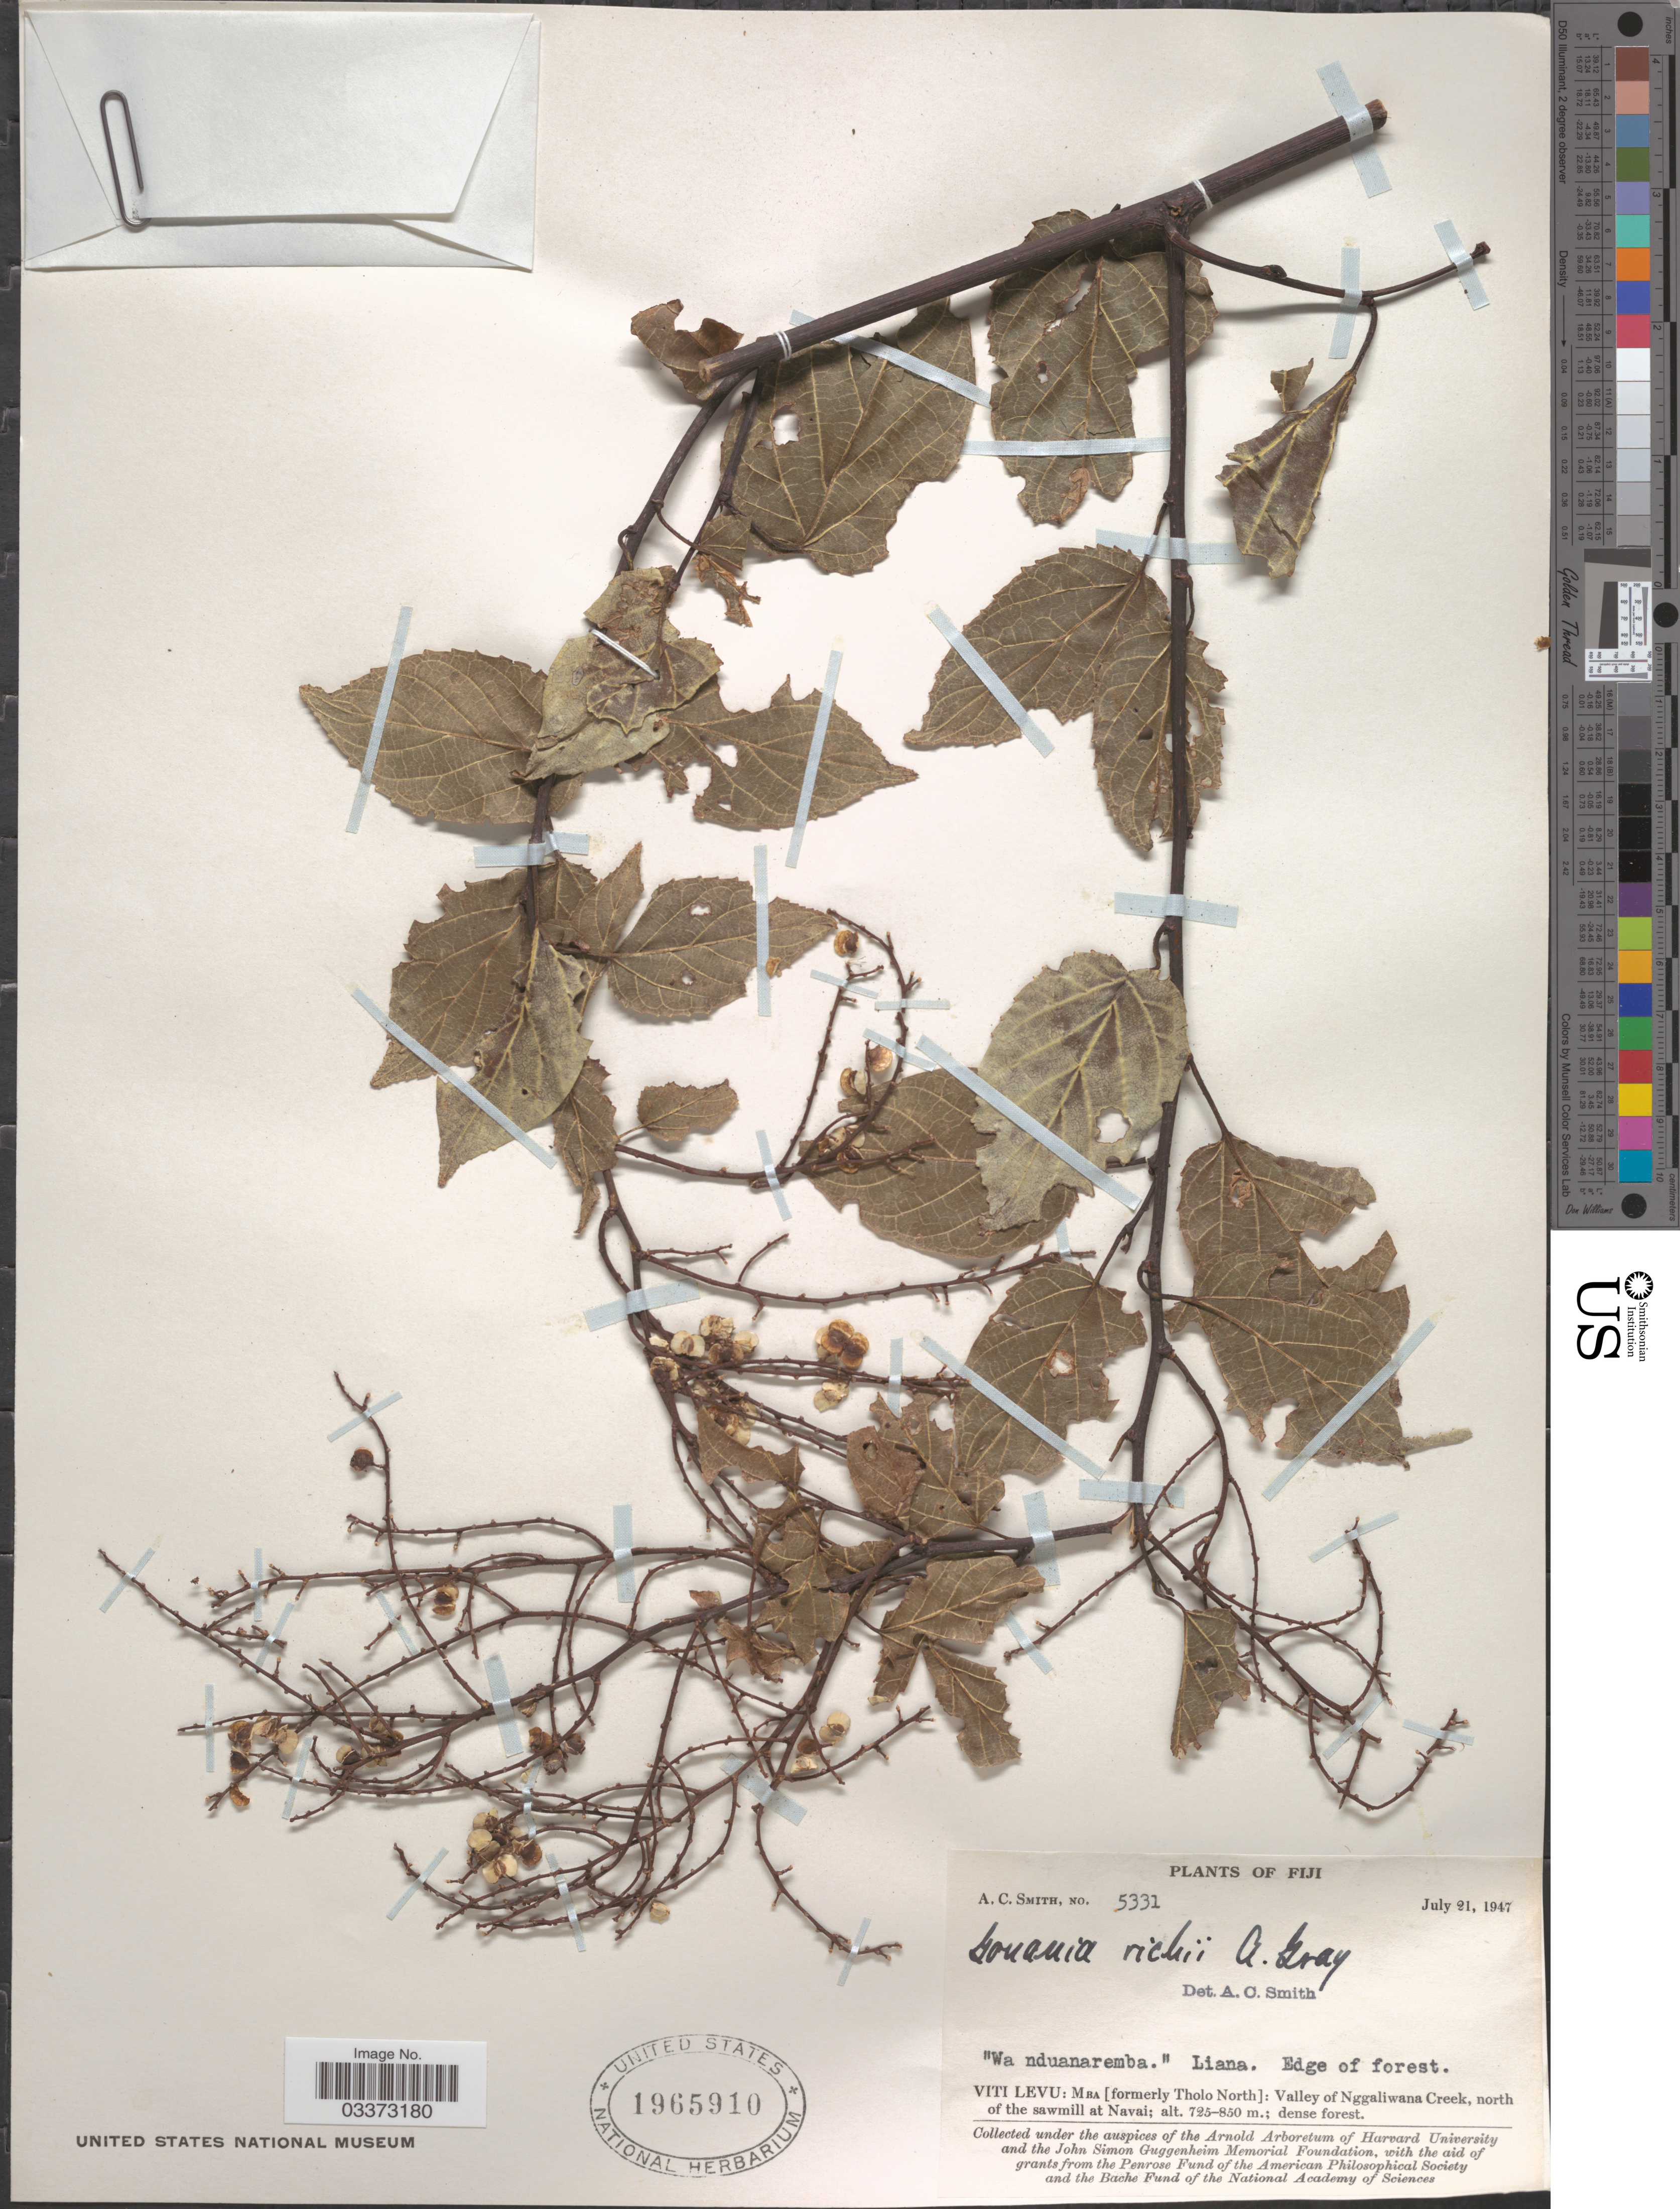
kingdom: Plantae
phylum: Tracheophyta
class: Magnoliopsida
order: Rosales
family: Rhamnaceae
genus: Gouania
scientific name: Gouania richii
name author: A. Gray in Wilkes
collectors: A. C. Smith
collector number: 5331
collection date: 1947-07-21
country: Fiji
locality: Viti Levu: Mba [formerly Tholo North]: Valley of Nggaliwana Creek, north of the sawmill at Navai.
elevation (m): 725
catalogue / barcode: US 1965910